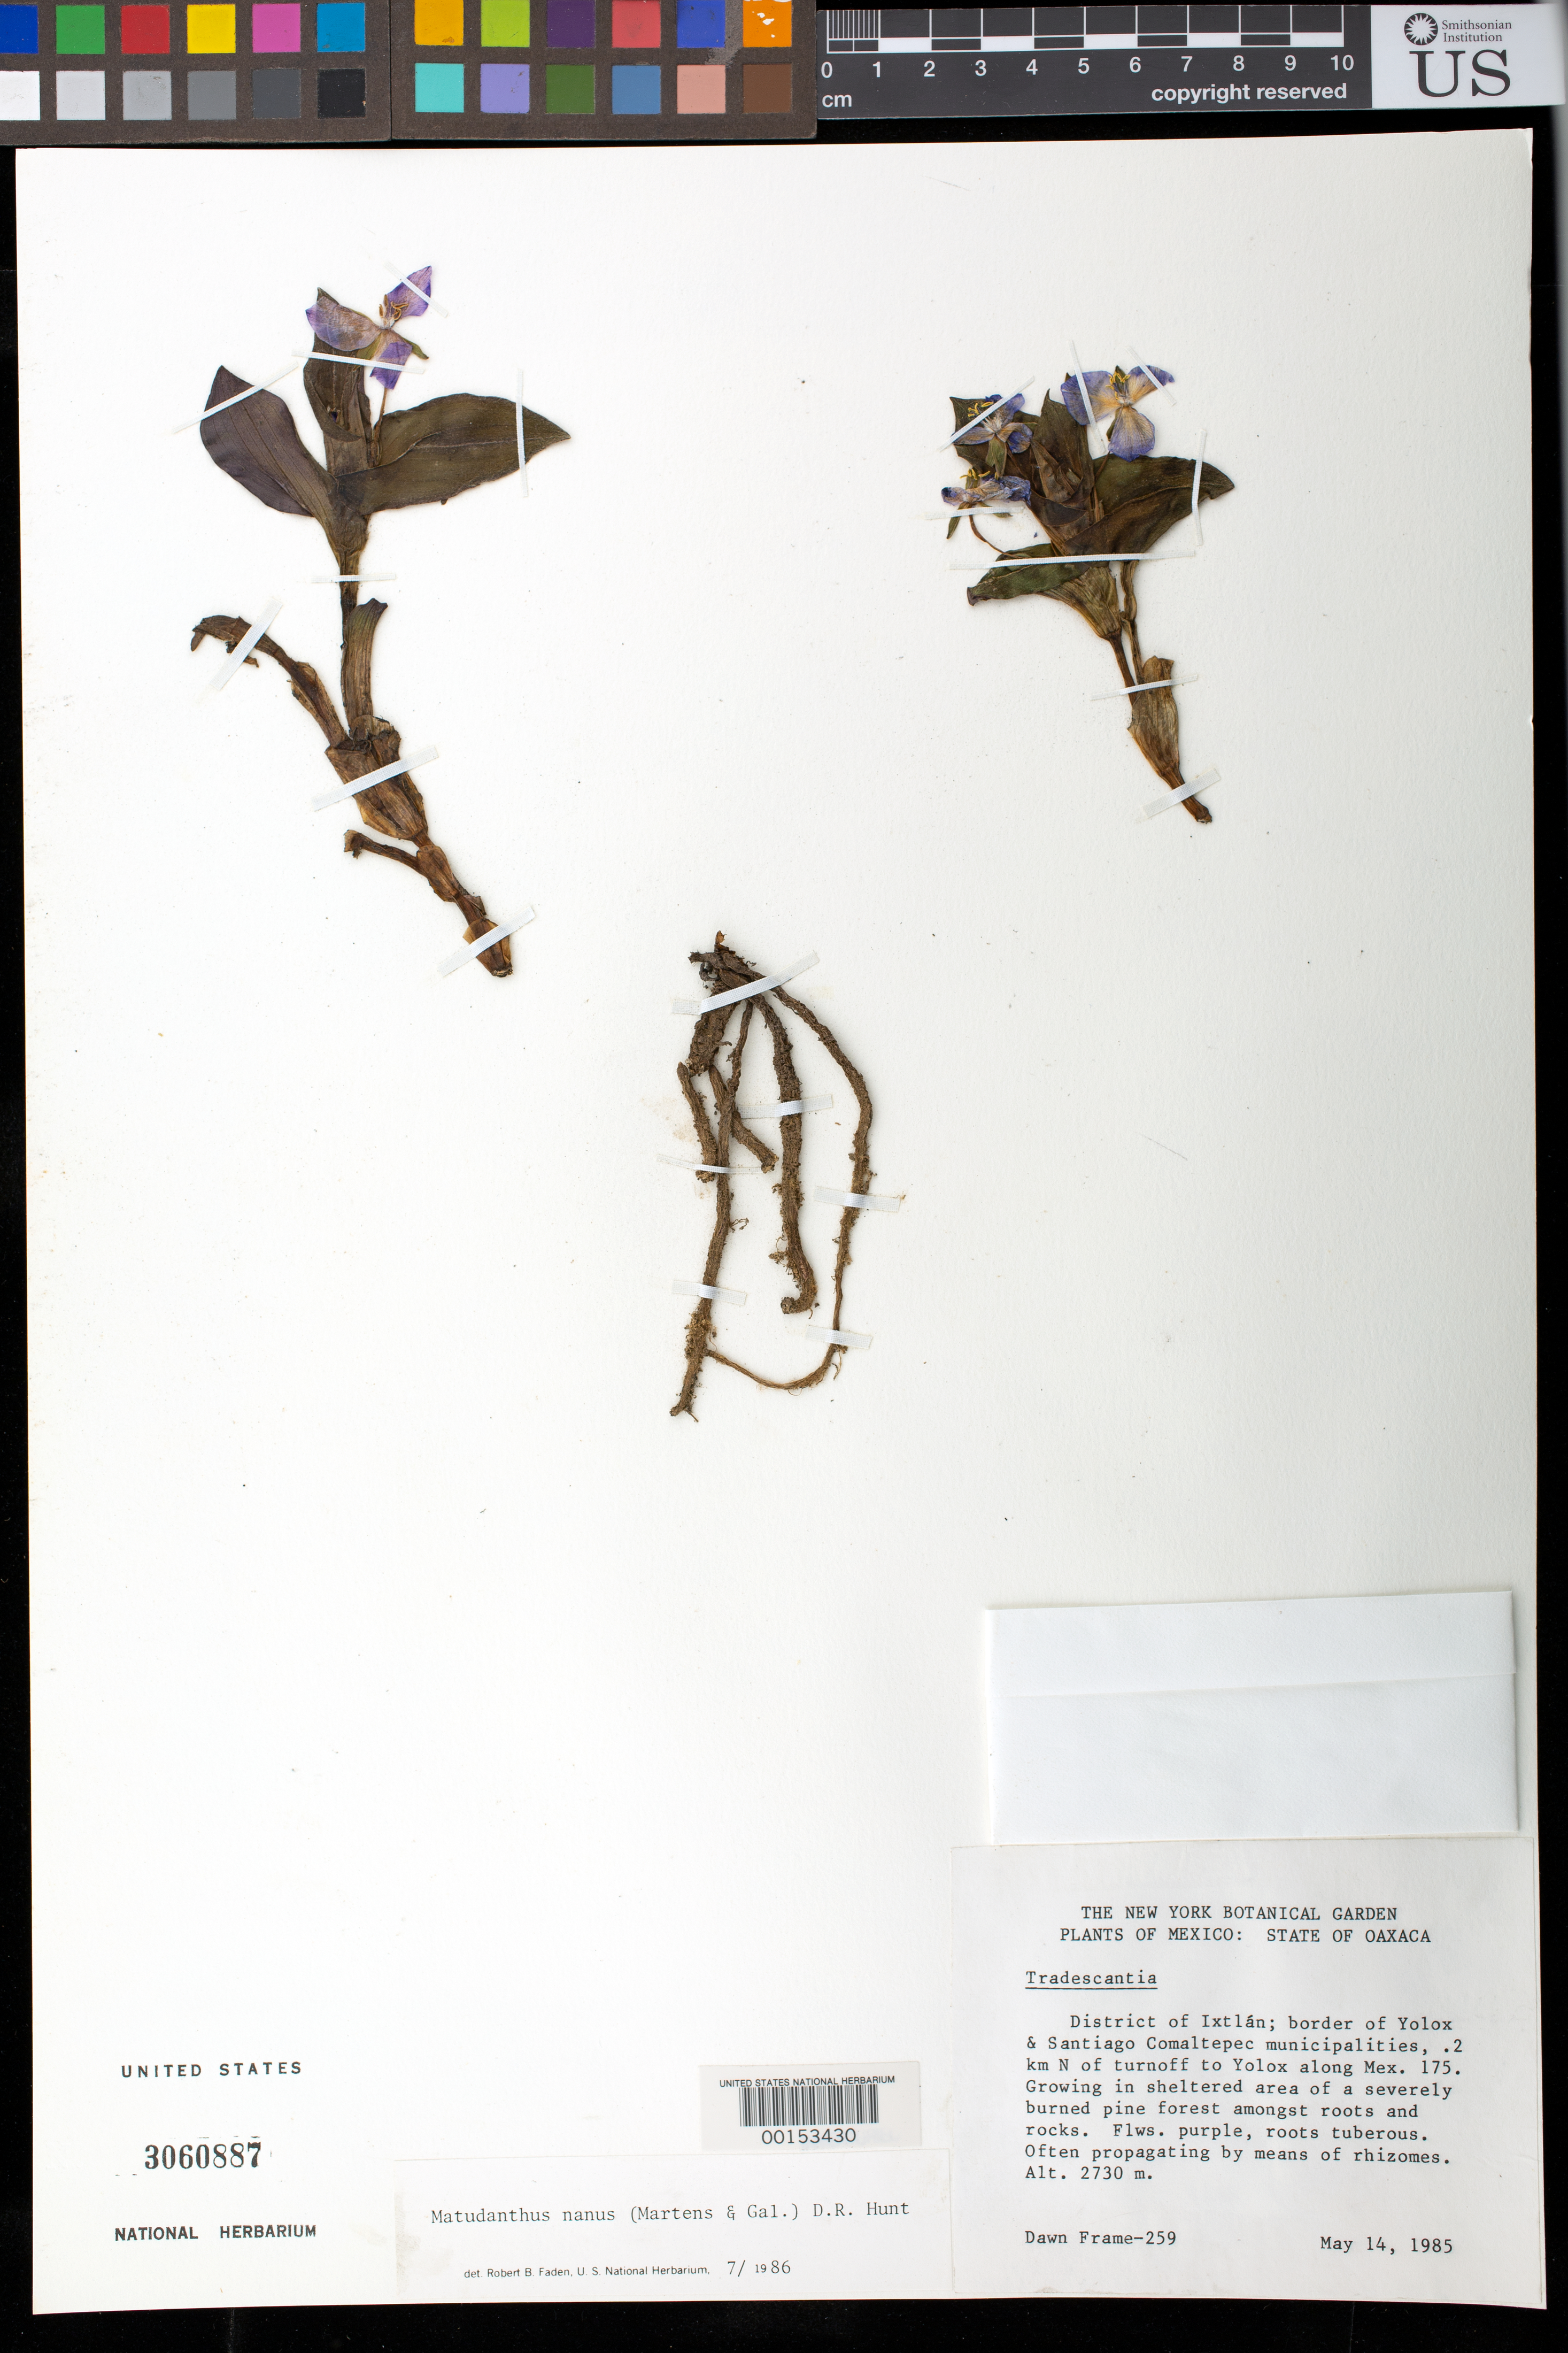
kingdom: Plantae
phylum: Tracheophyta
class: Liliopsida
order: Commelinales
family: Commelinaceae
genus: Matudanthus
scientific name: Matudanthus nanus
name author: D.R. Hunt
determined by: Faden, Robert B., (US), Smithsonian Institution - National Museum of Natural History (UNITED STATES)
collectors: D. Frame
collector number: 259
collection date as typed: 14 May 1985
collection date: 1985-05-14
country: Mexico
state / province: Oaxaca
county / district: Ixtlán De Juarez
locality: Border of yolox and santiago comaltepec municipalities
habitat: Burned pine forest, rocks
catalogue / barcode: US 3060887